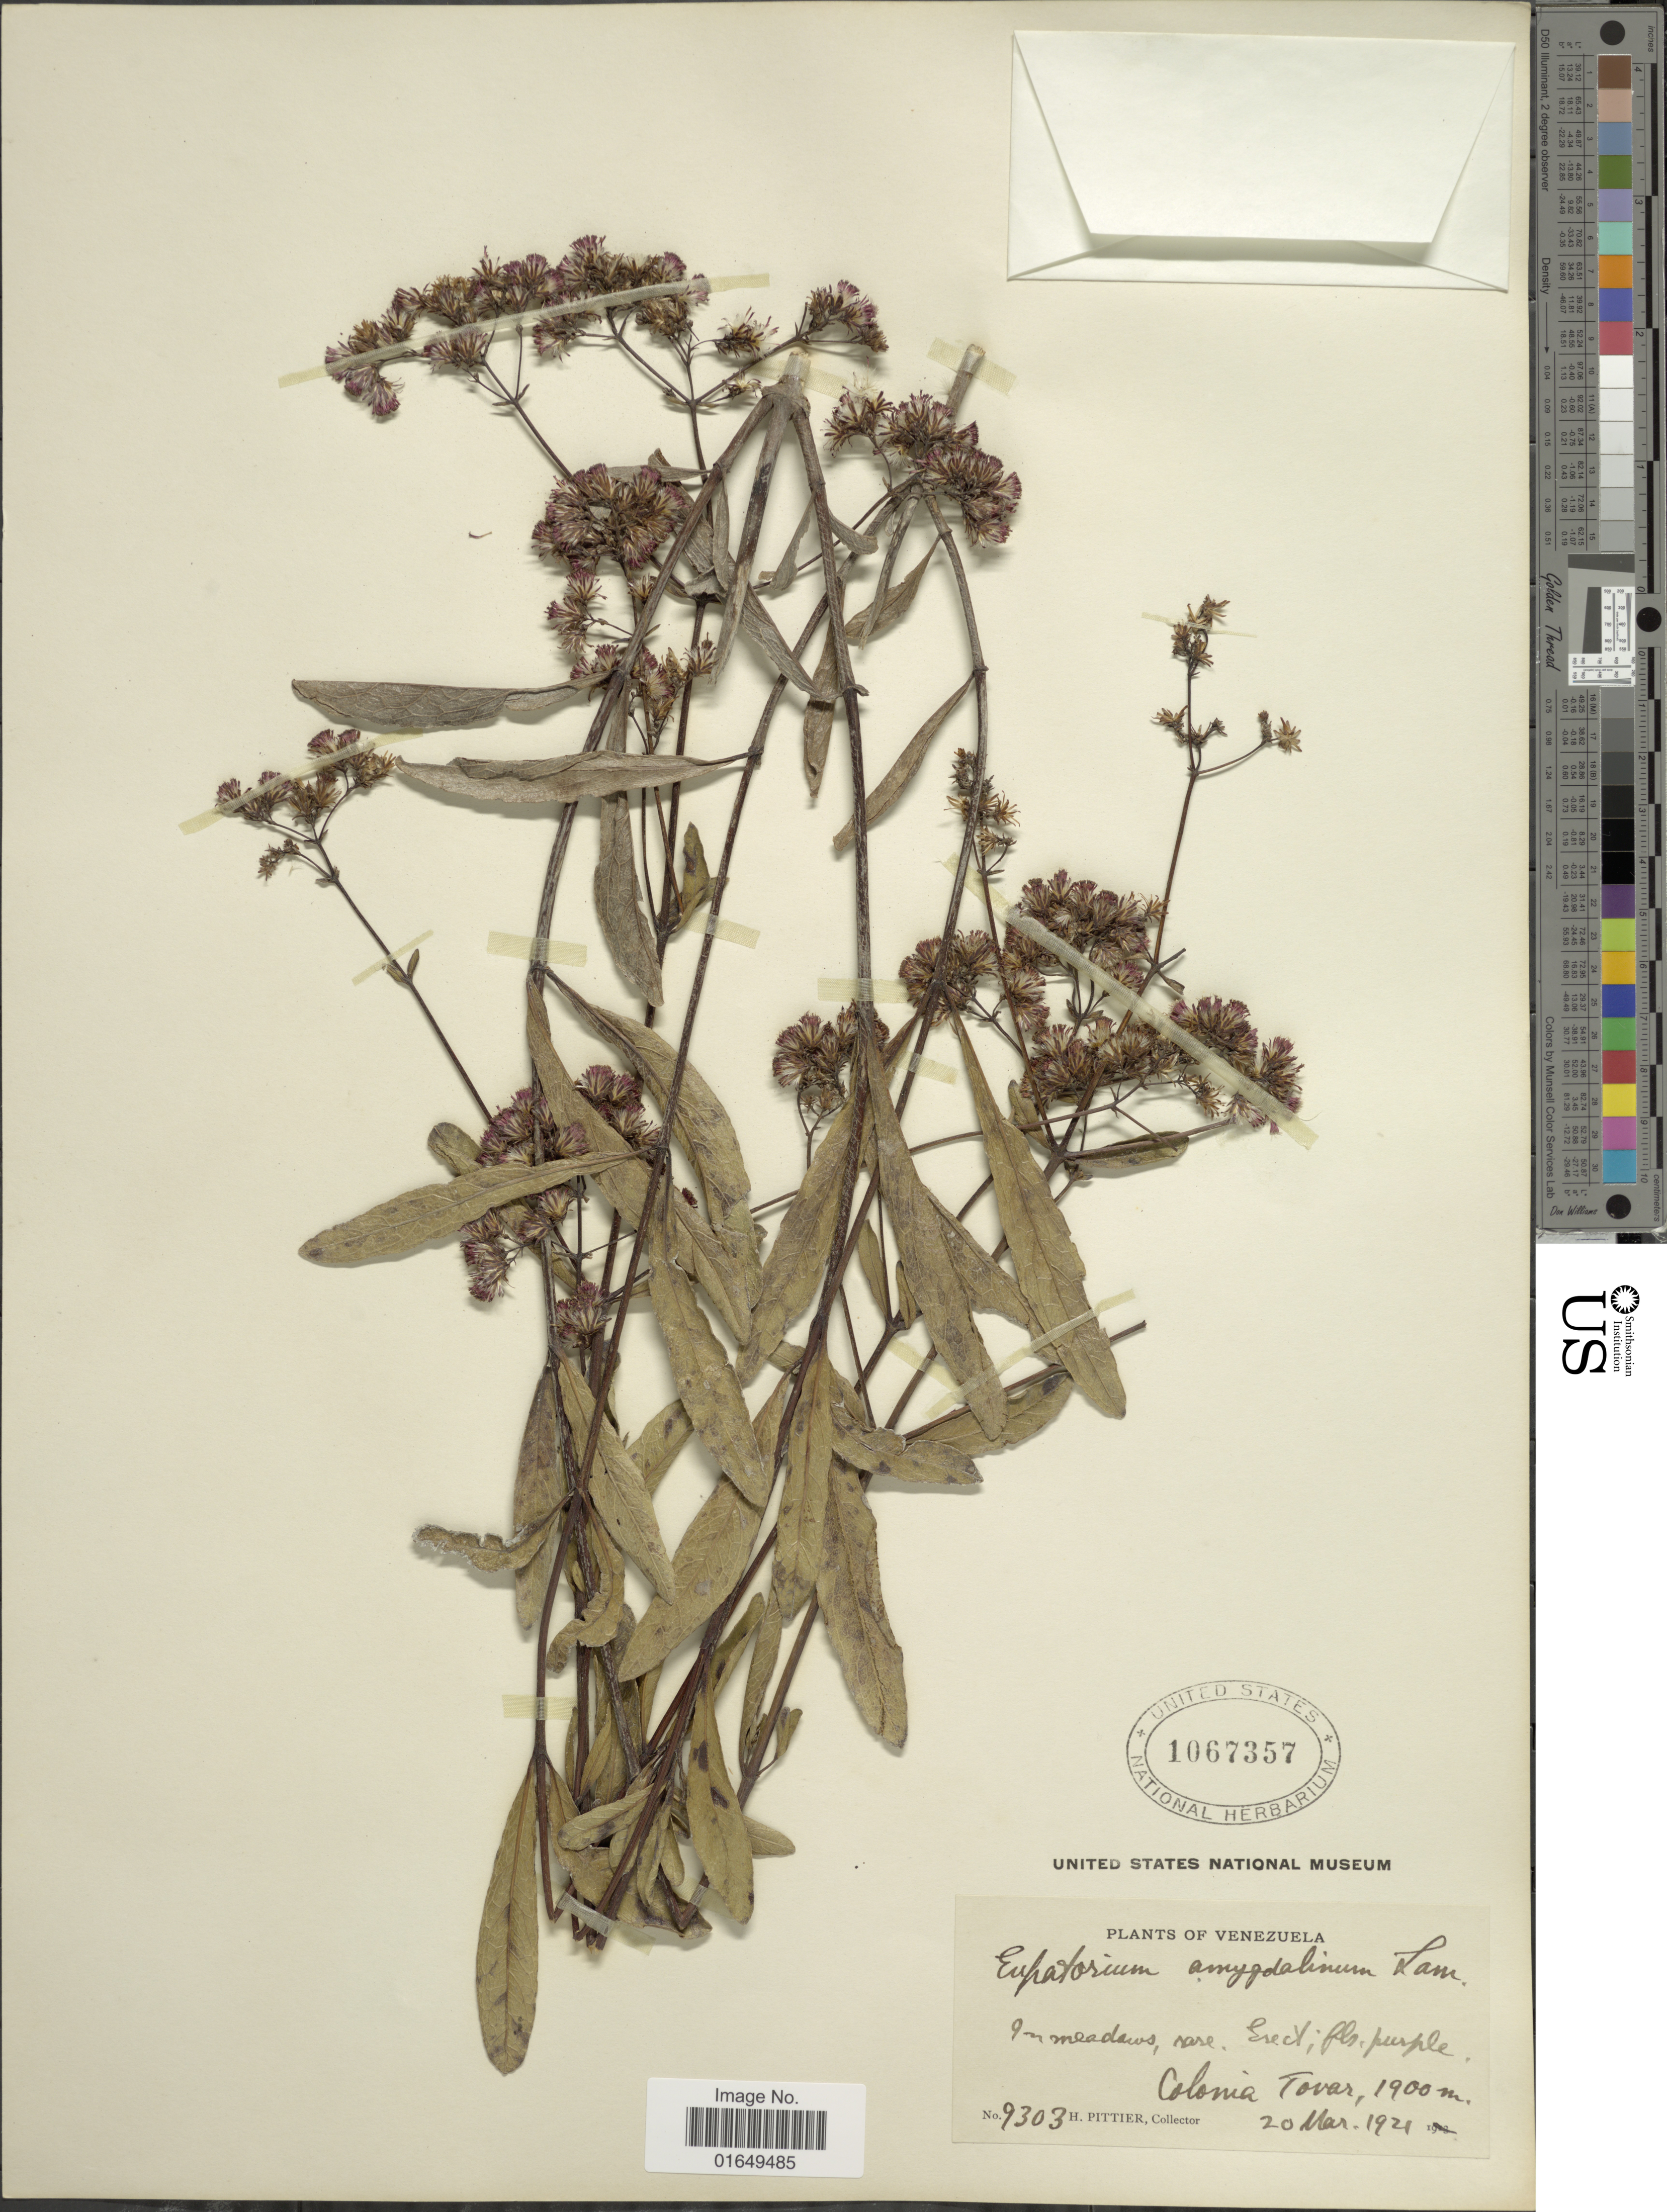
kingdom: Plantae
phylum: Tracheophyta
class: Magnoliopsida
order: Asterales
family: Asteraceae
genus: Ayapana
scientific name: Ayapana amygdalina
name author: (Lam.) R.M. King & H. Rob.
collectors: H. F. Pittier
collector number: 9303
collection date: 1921-03-20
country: Venezuela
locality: In meadows, rare, Colonia Tovar.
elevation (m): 1900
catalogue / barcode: US 1067357